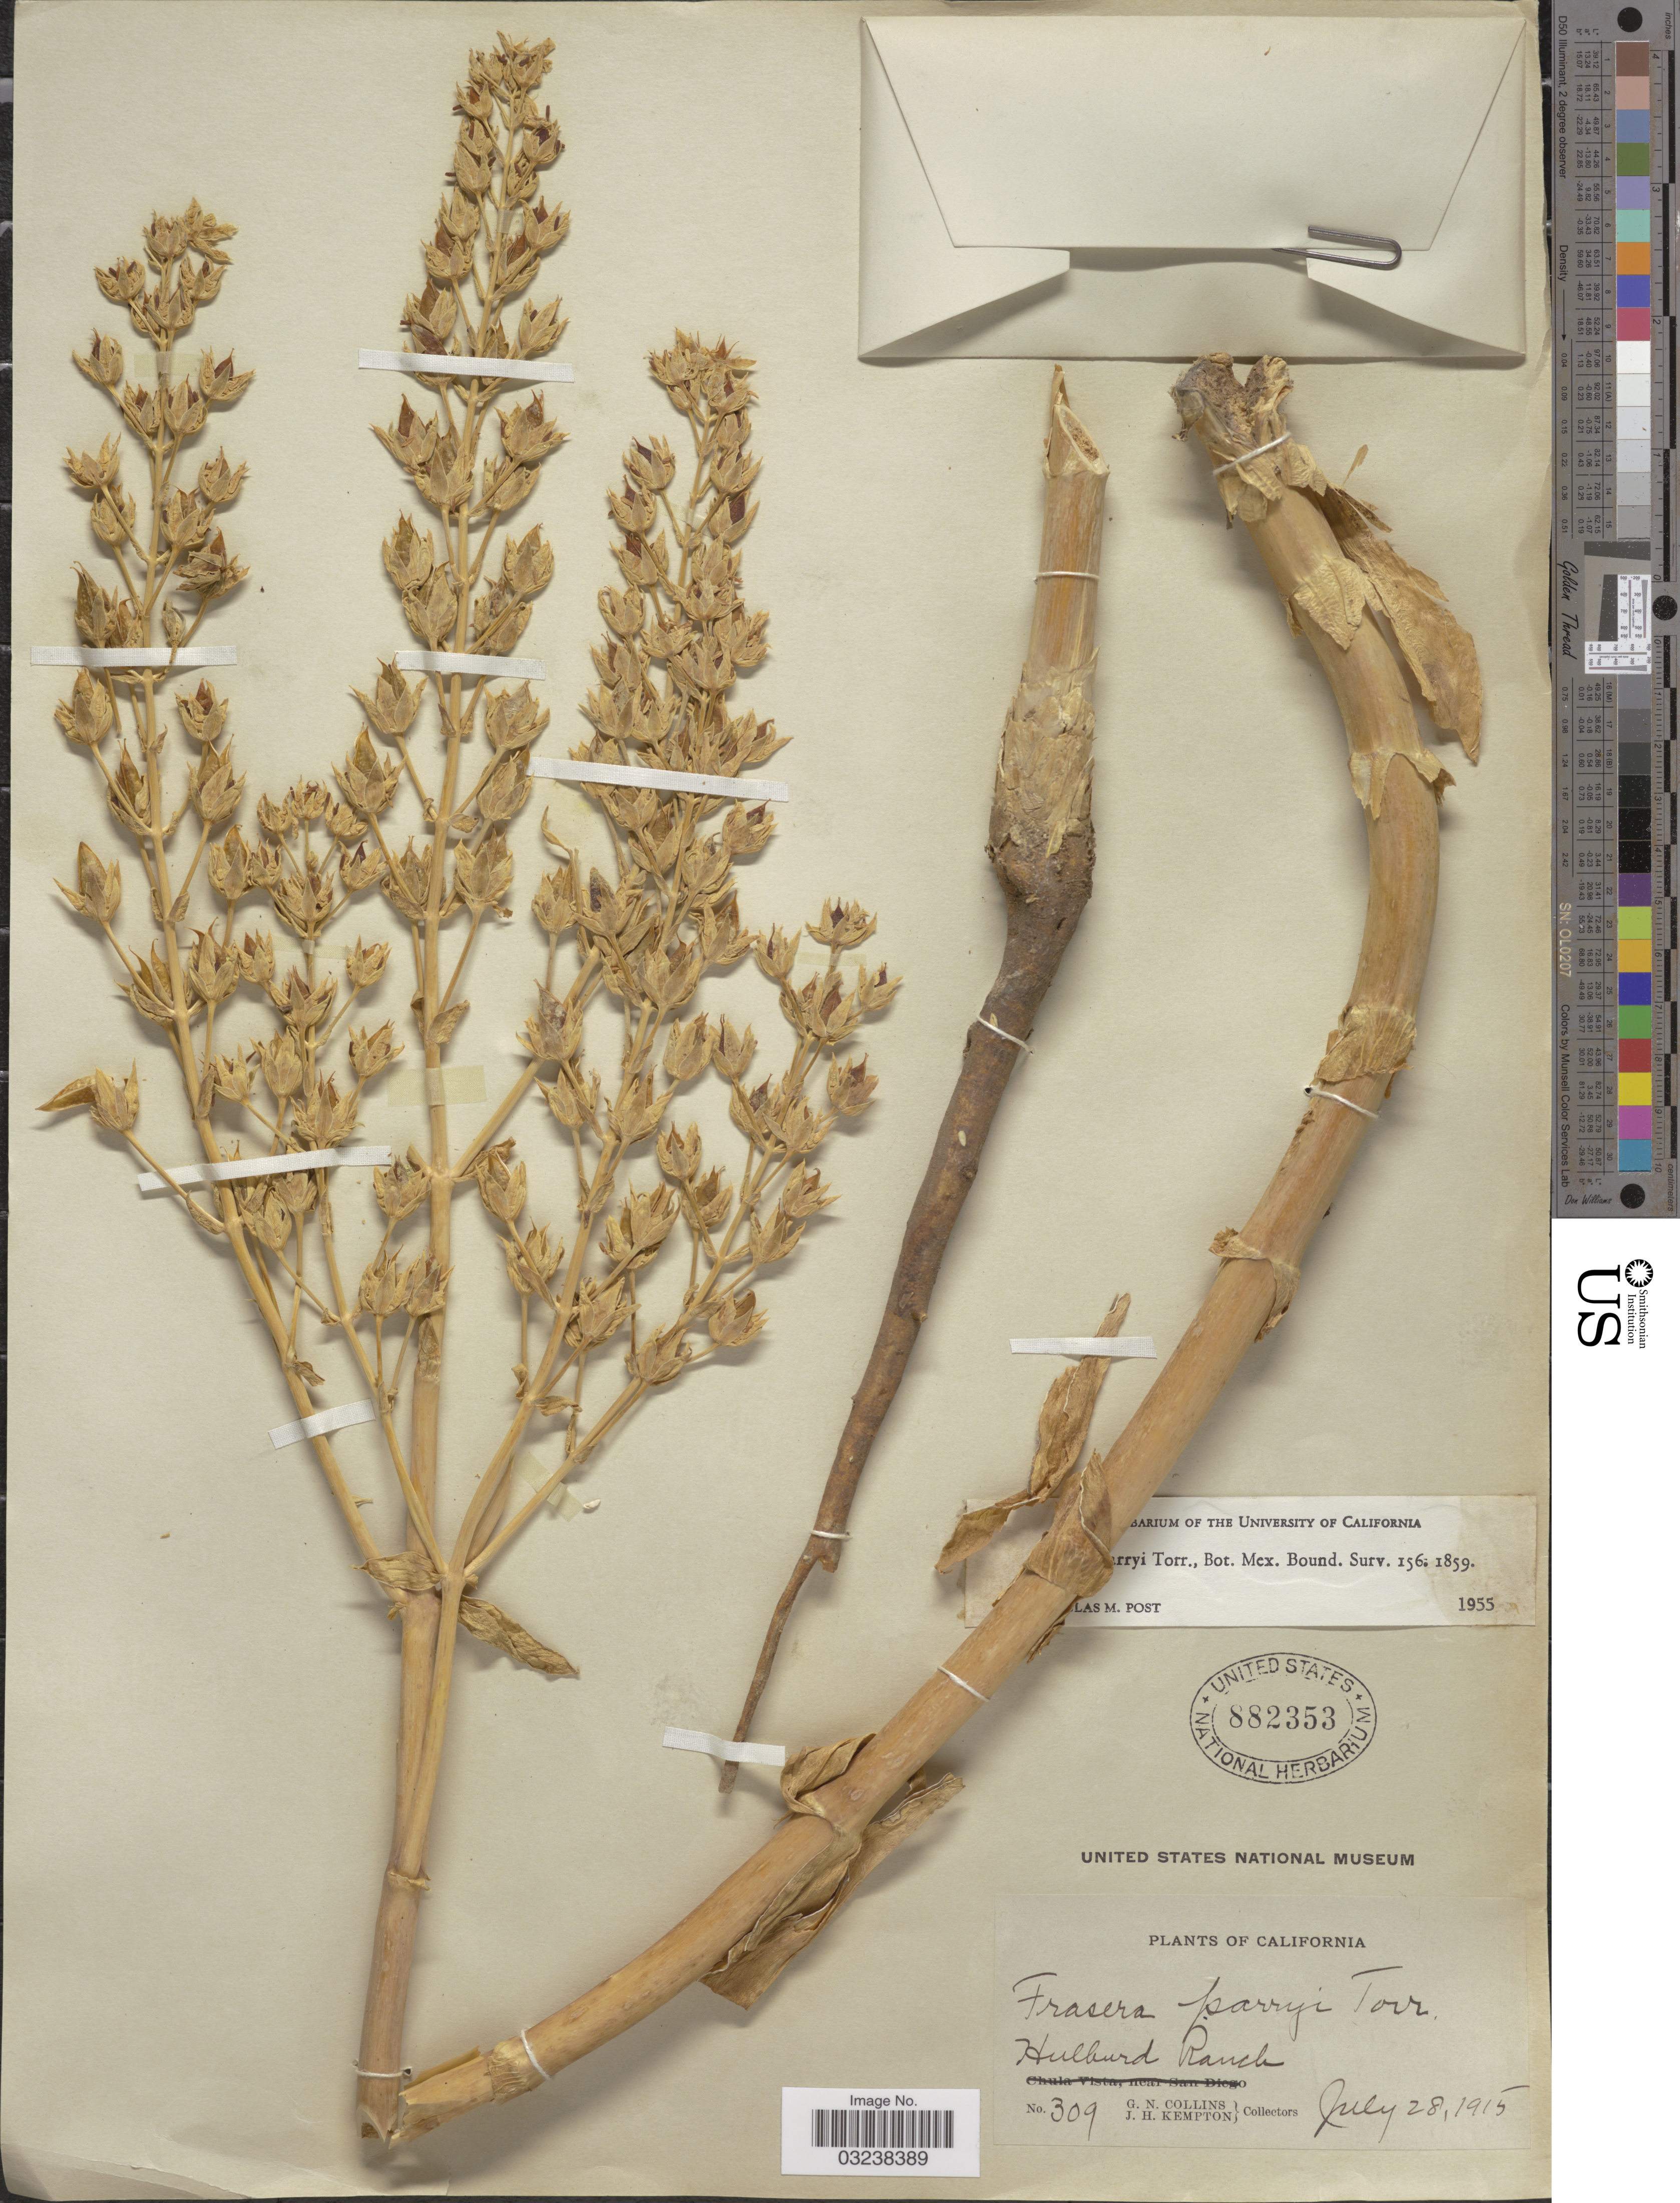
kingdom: Plantae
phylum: Tracheophyta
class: Magnoliopsida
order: Gentianales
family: Gentianaceae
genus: Swertia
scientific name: Swertia parryi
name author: (Torr.) Kuntze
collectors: G. Collins & J. H. Kempton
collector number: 309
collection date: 1915-07-28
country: United States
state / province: California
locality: Hulburd Ranch.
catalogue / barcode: US 882353